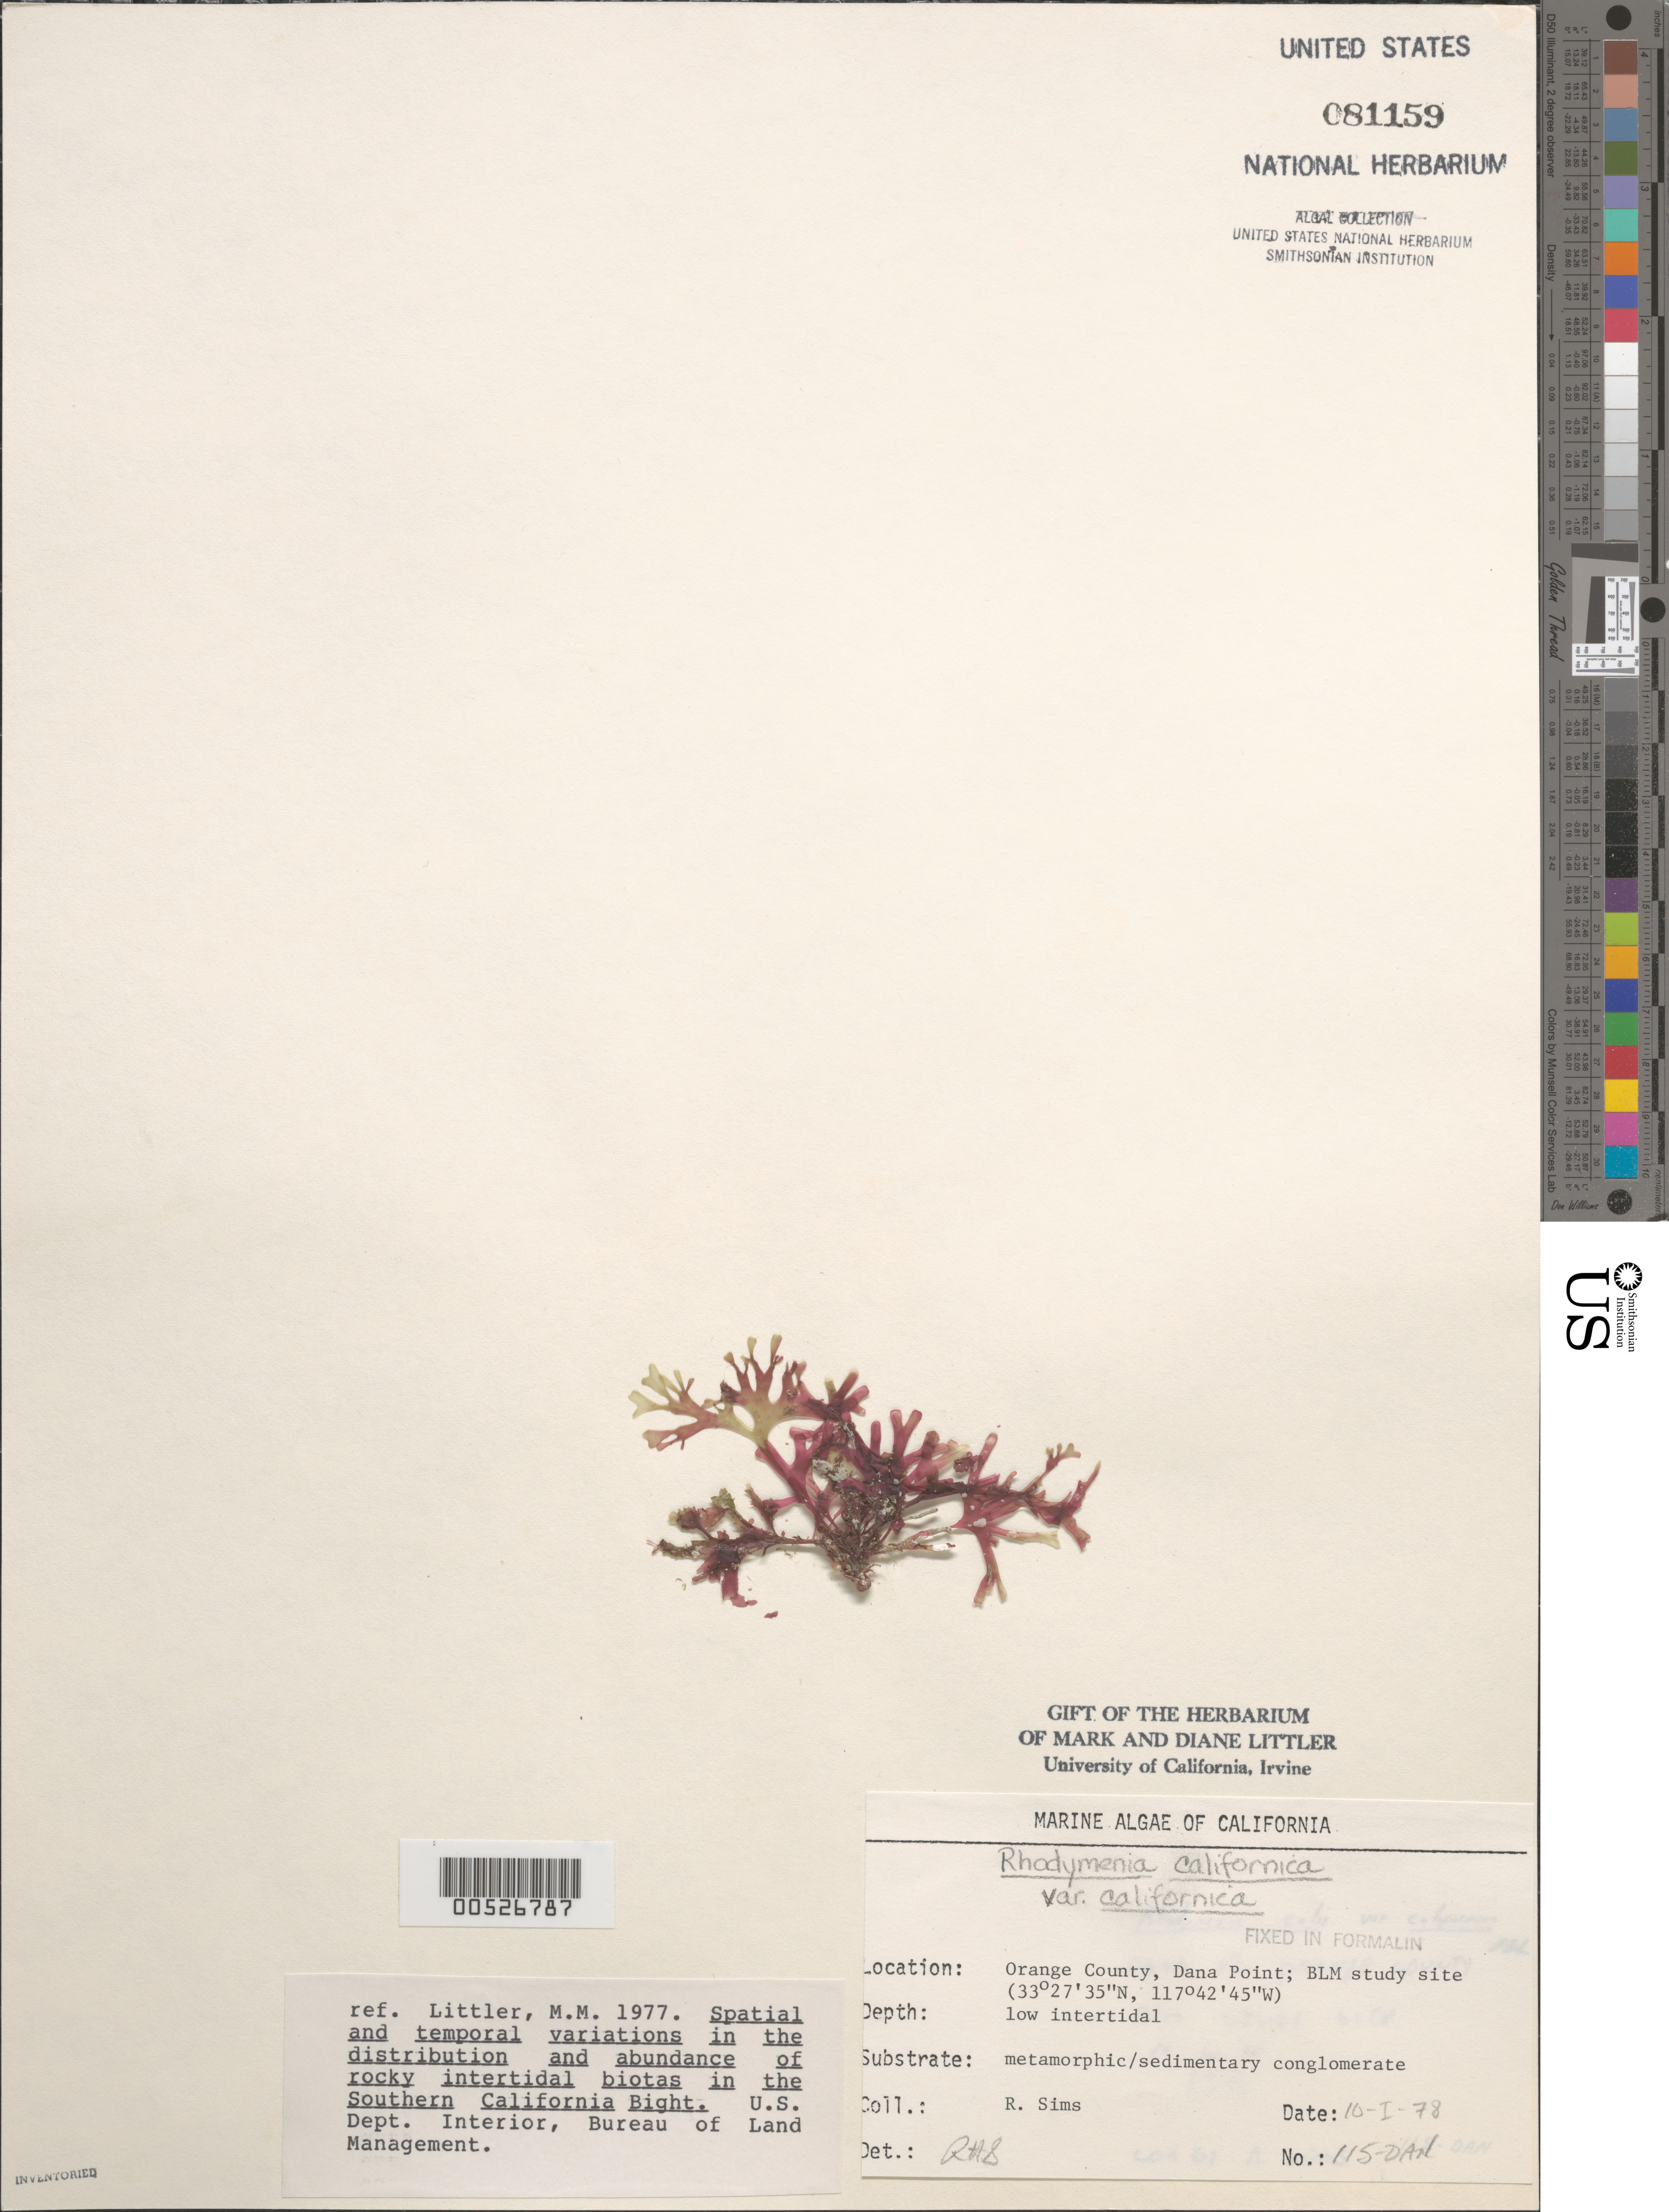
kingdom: Plantae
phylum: Rhodophyta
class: Florideophyceae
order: Rhodymeniales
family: Rhodymeniaceae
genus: Rhodymenia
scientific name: Rhodymenia californica var. californica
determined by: Sims, Robert H.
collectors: R. H. Sims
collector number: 115-DAN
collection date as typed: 10 Jan 1978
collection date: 1978-01-10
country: United States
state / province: California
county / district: Orange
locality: Dana Point, 1 km north of marina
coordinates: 33 27'35"N, 117 42'45"W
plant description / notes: BLM-SOCALBIGHT Rocky Intertidal Survey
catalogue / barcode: US 81159